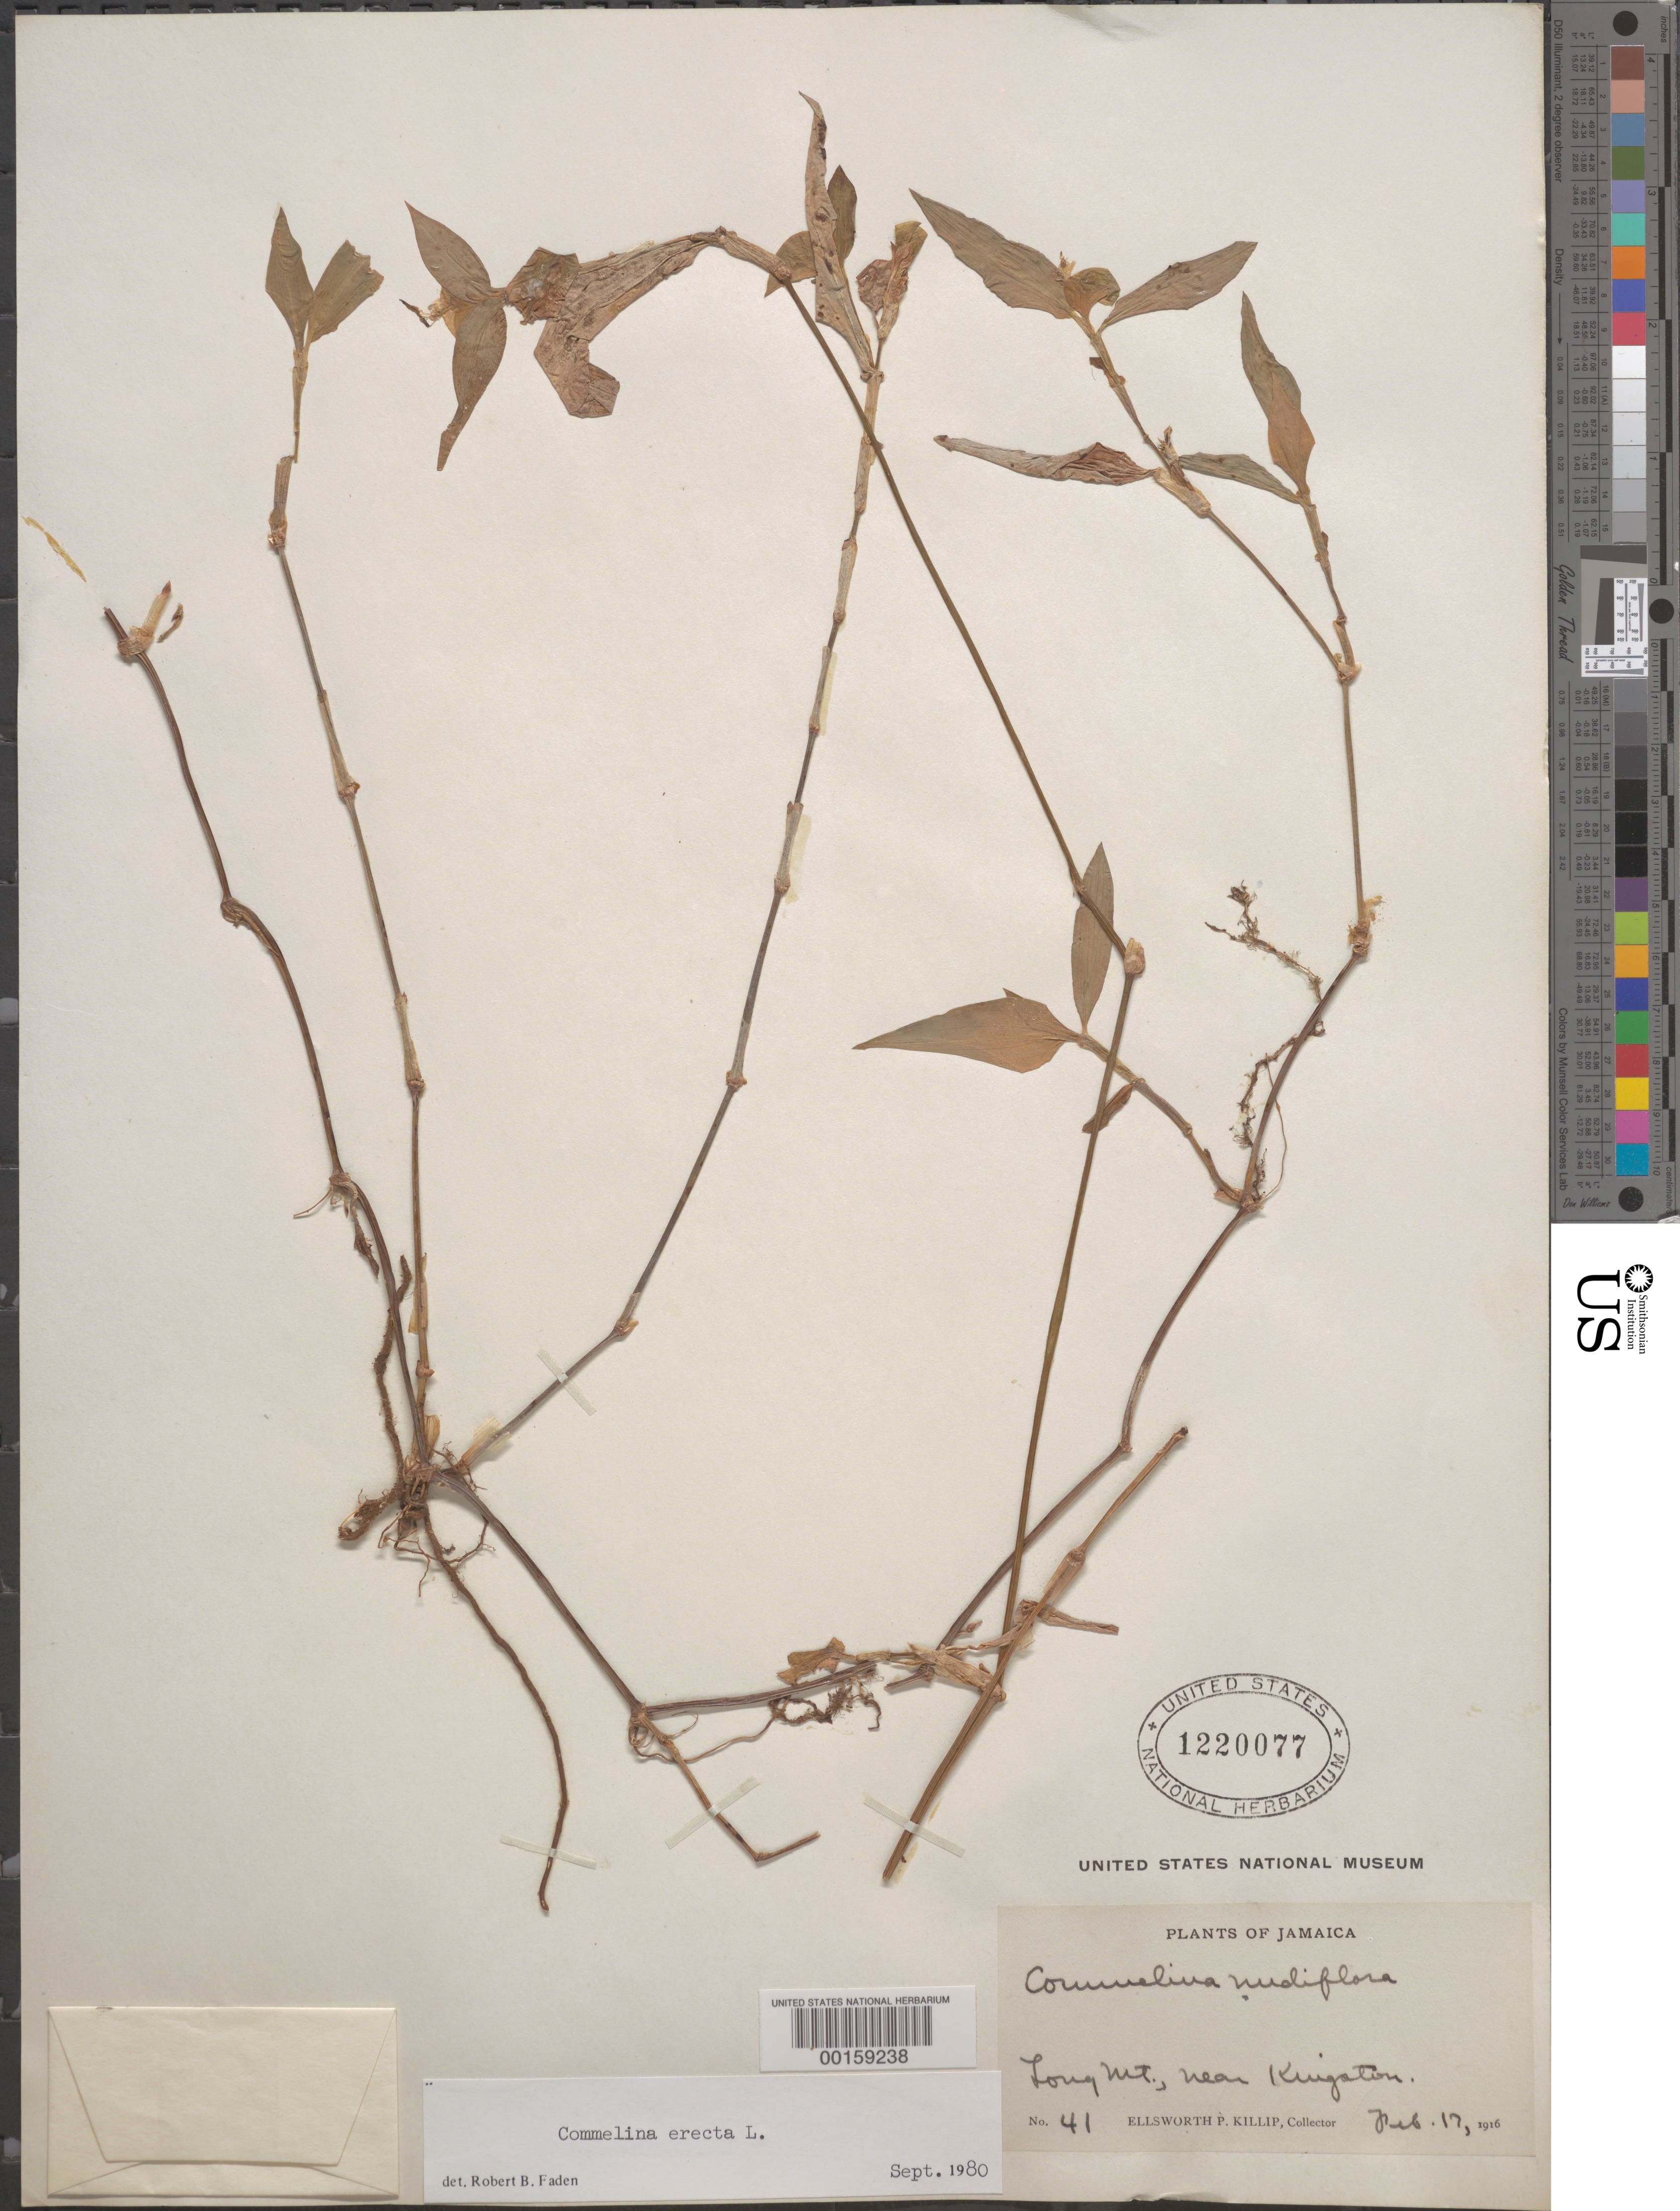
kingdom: Plantae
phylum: Tracheophyta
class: Liliopsida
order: Commelinales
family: Commelinaceae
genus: Commelina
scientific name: Commelina erecta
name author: L.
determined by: Faden, Robert B., (US), Smithsonian Institution - National Museum of Natural History (UNITED STATES)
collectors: E. P. Killip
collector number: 41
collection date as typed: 17 Feb 1916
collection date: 1916-02-17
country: Jamaica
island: Greater Antilles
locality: Long mt., near kingston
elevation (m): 250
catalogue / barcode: US 1220077